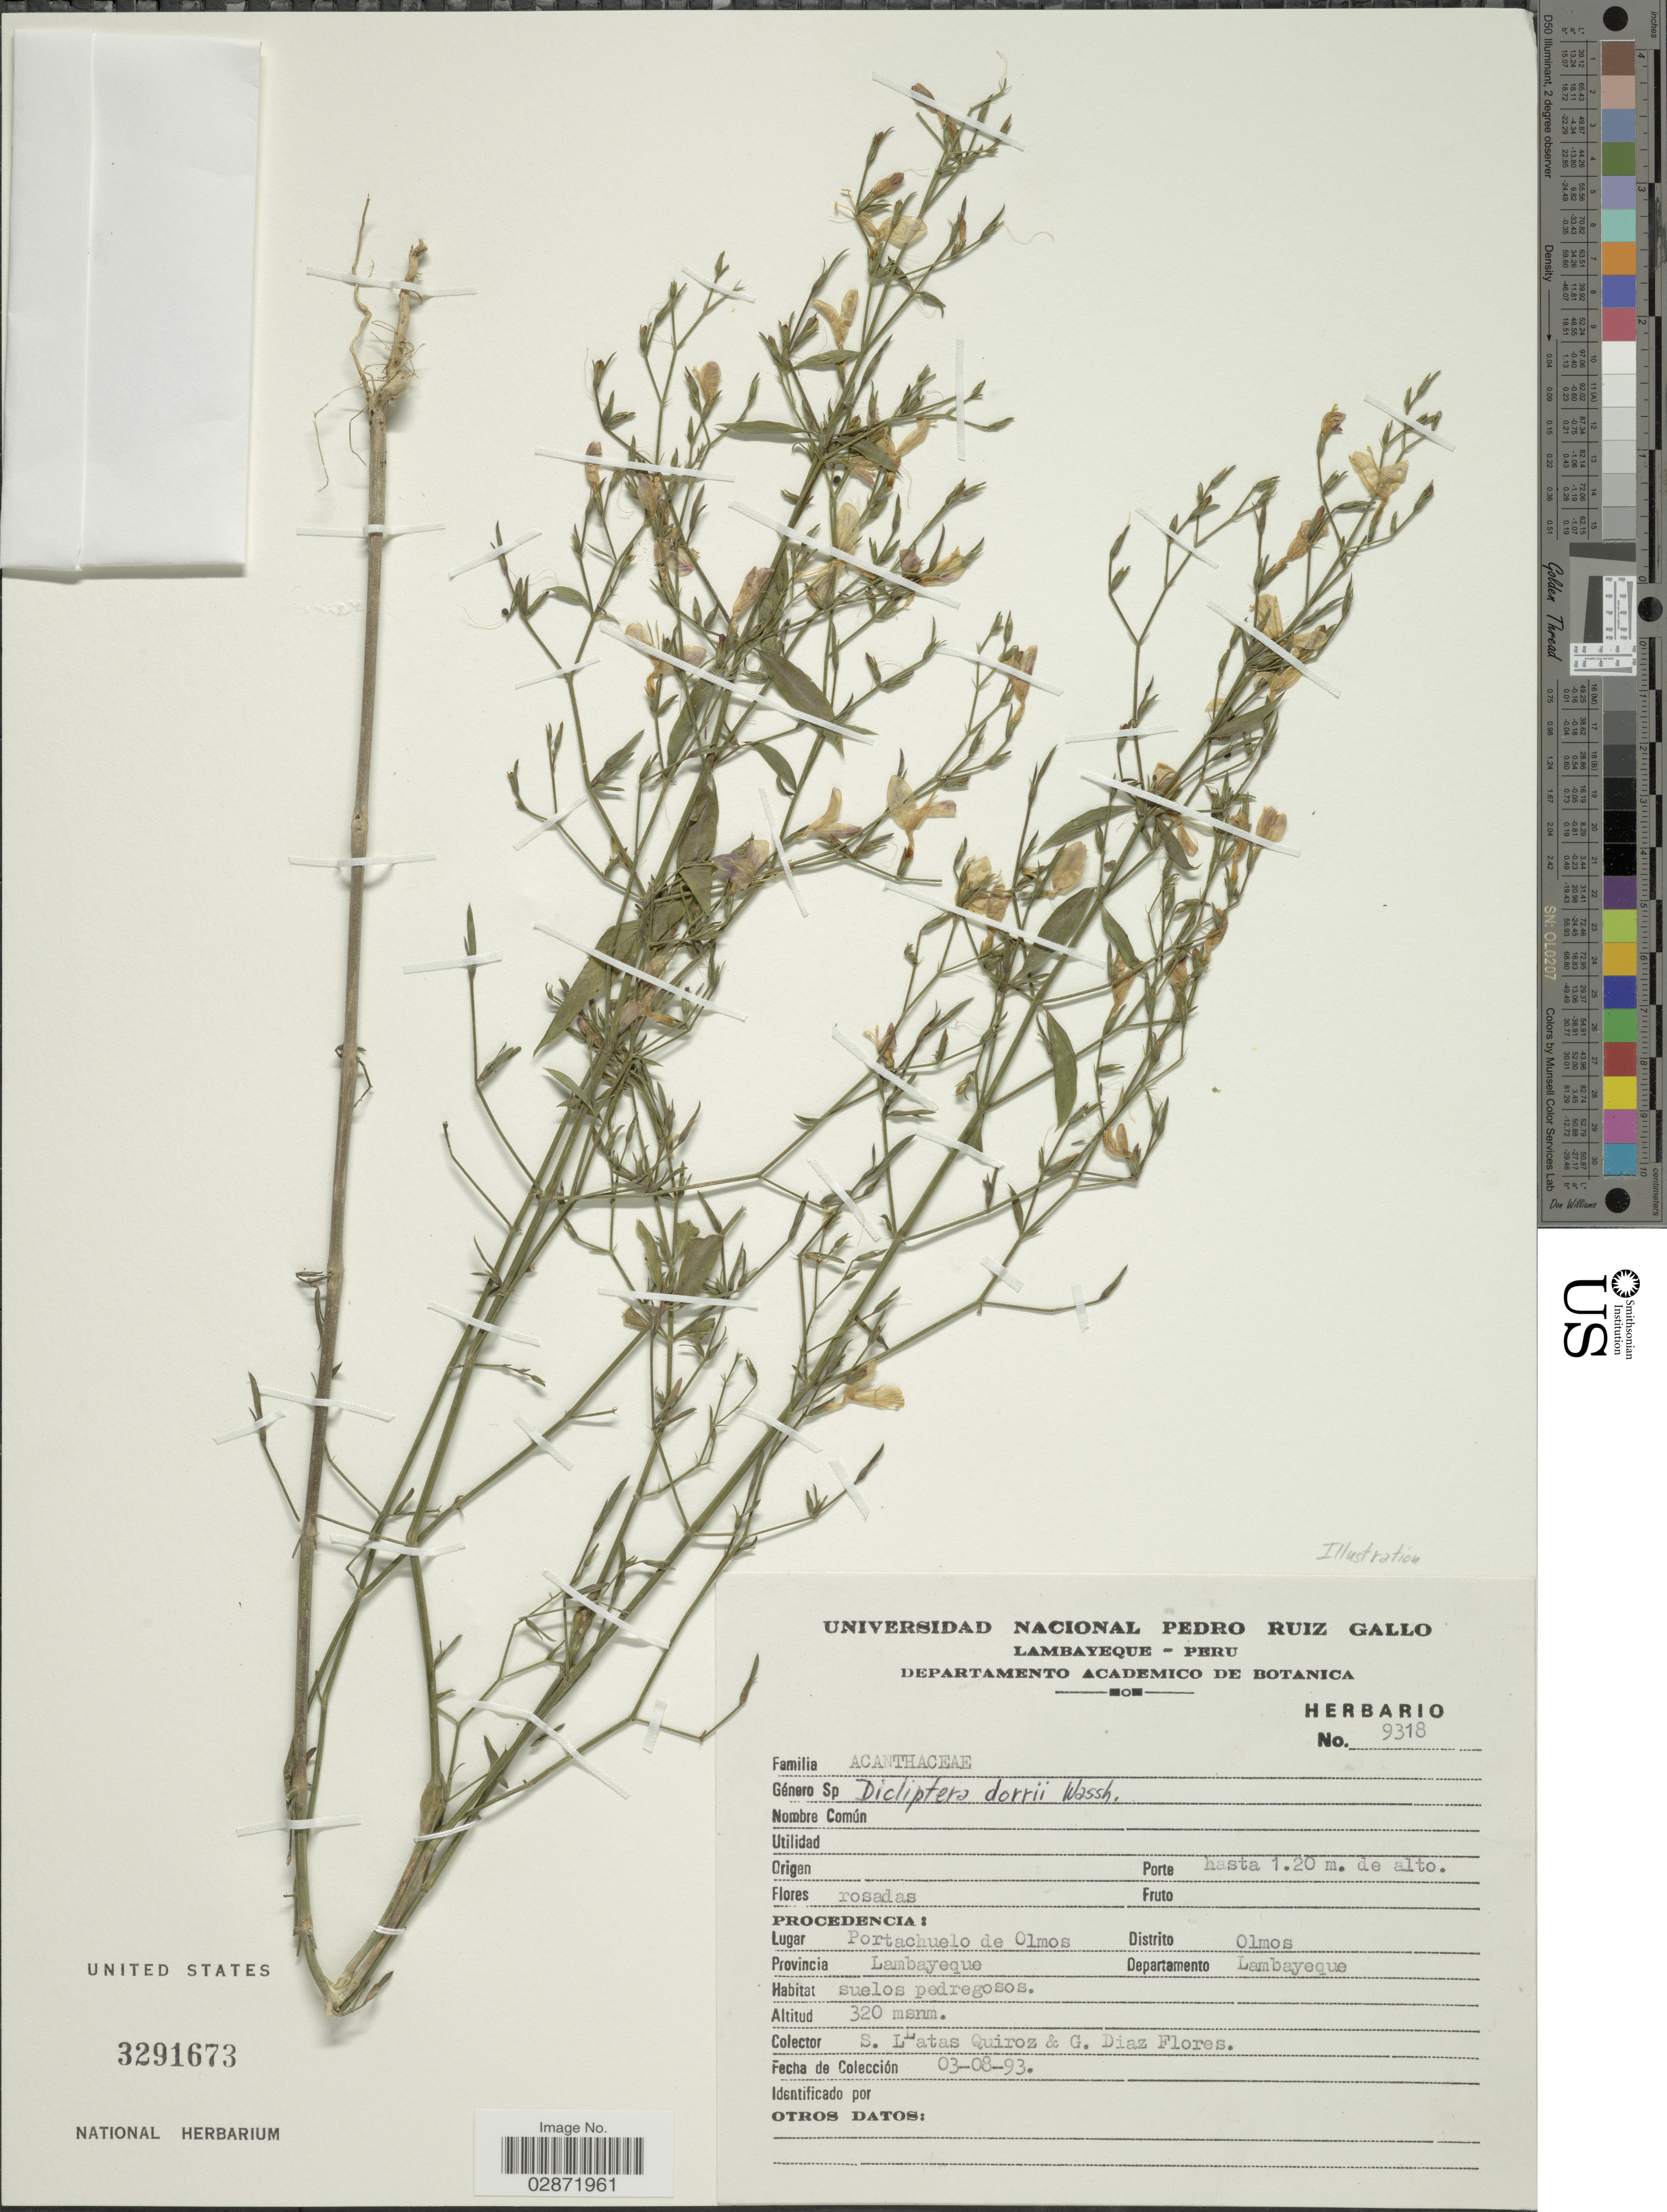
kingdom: Plantae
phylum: Tracheophyta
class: Magnoliopsida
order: Lamiales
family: Acanthaceae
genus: Dicliptera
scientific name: Dicliptera dorrii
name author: Wassh.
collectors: S. Llatas Quiroz & G. Flores F.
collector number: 9318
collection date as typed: Transcribed d/m/y: 3/8/93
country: Peru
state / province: Lambayeque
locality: Portachuelo de Olmos. Distrito Olmos. Provincia Lambayeque. Departamento Lambayeque.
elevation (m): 320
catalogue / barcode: US 3291673